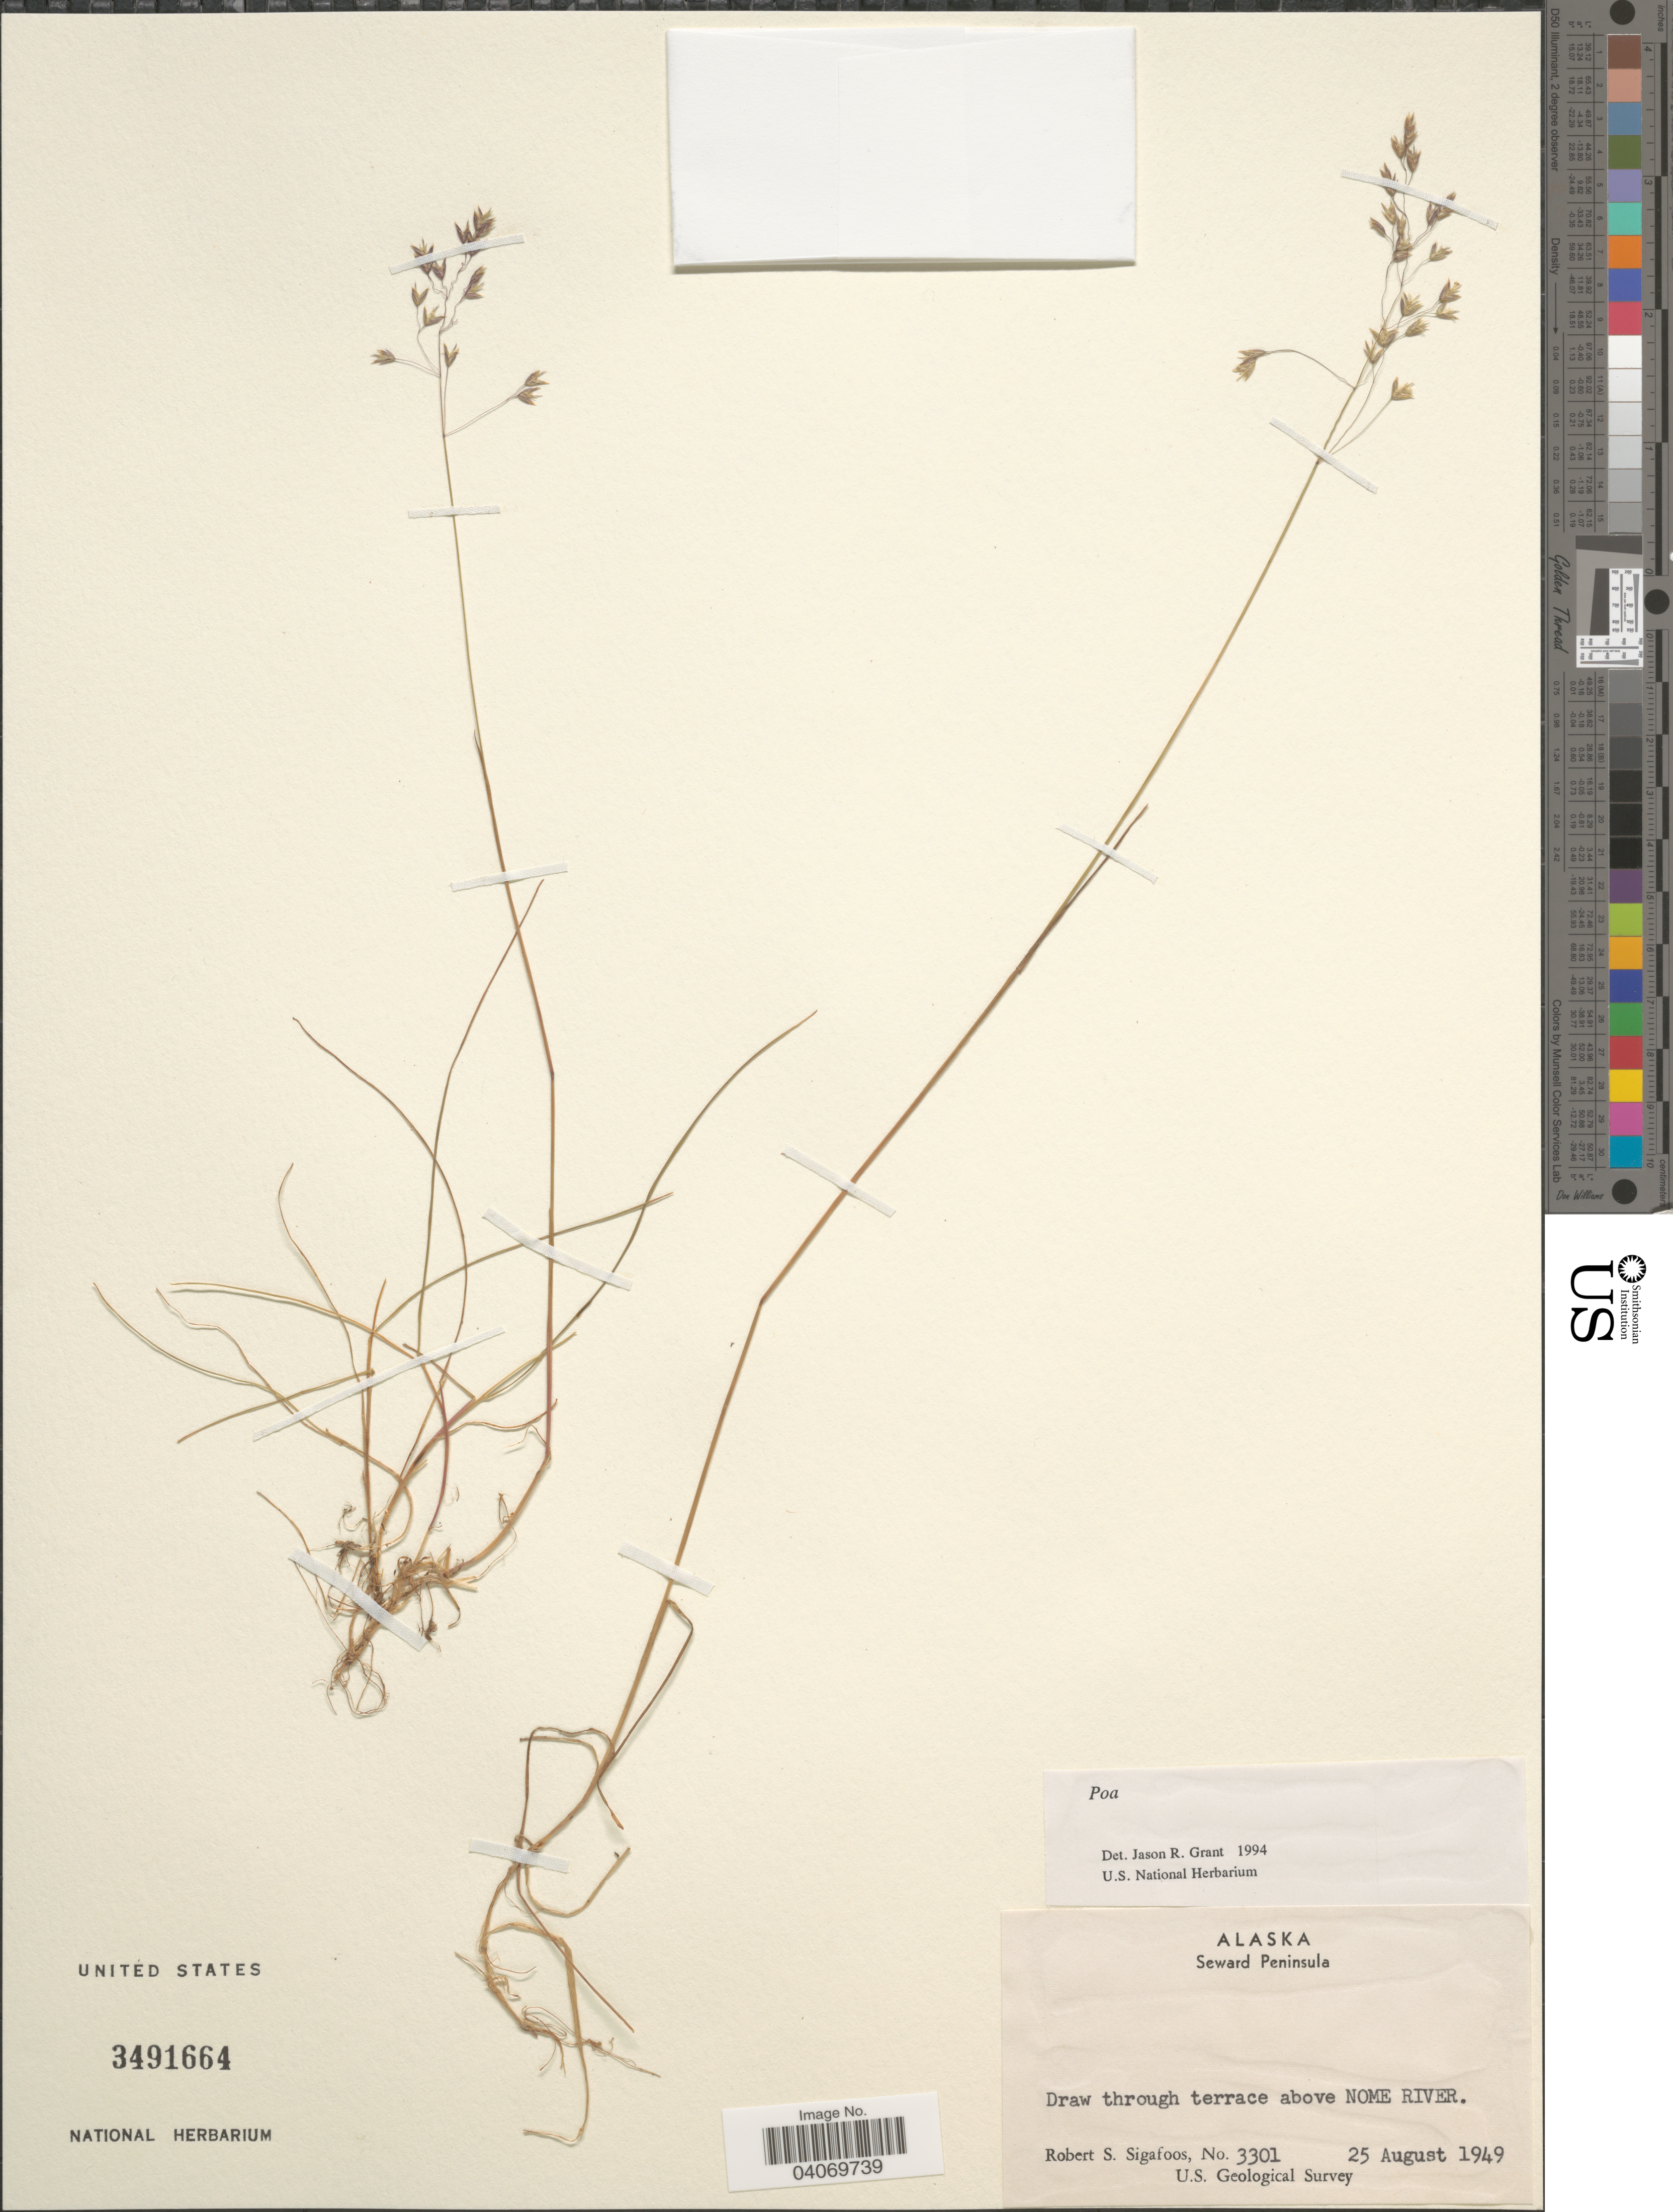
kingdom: Plantae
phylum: Tracheophyta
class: Liliopsida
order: Poales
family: Poaceae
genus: Poa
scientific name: Poa sp.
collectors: R. Sigafoos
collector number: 3301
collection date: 1949-08-25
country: United States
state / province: Alaska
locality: Seward Peninsula. Draw through terrace above Nome River. U.S. Geological Survey.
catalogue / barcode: US 3491664